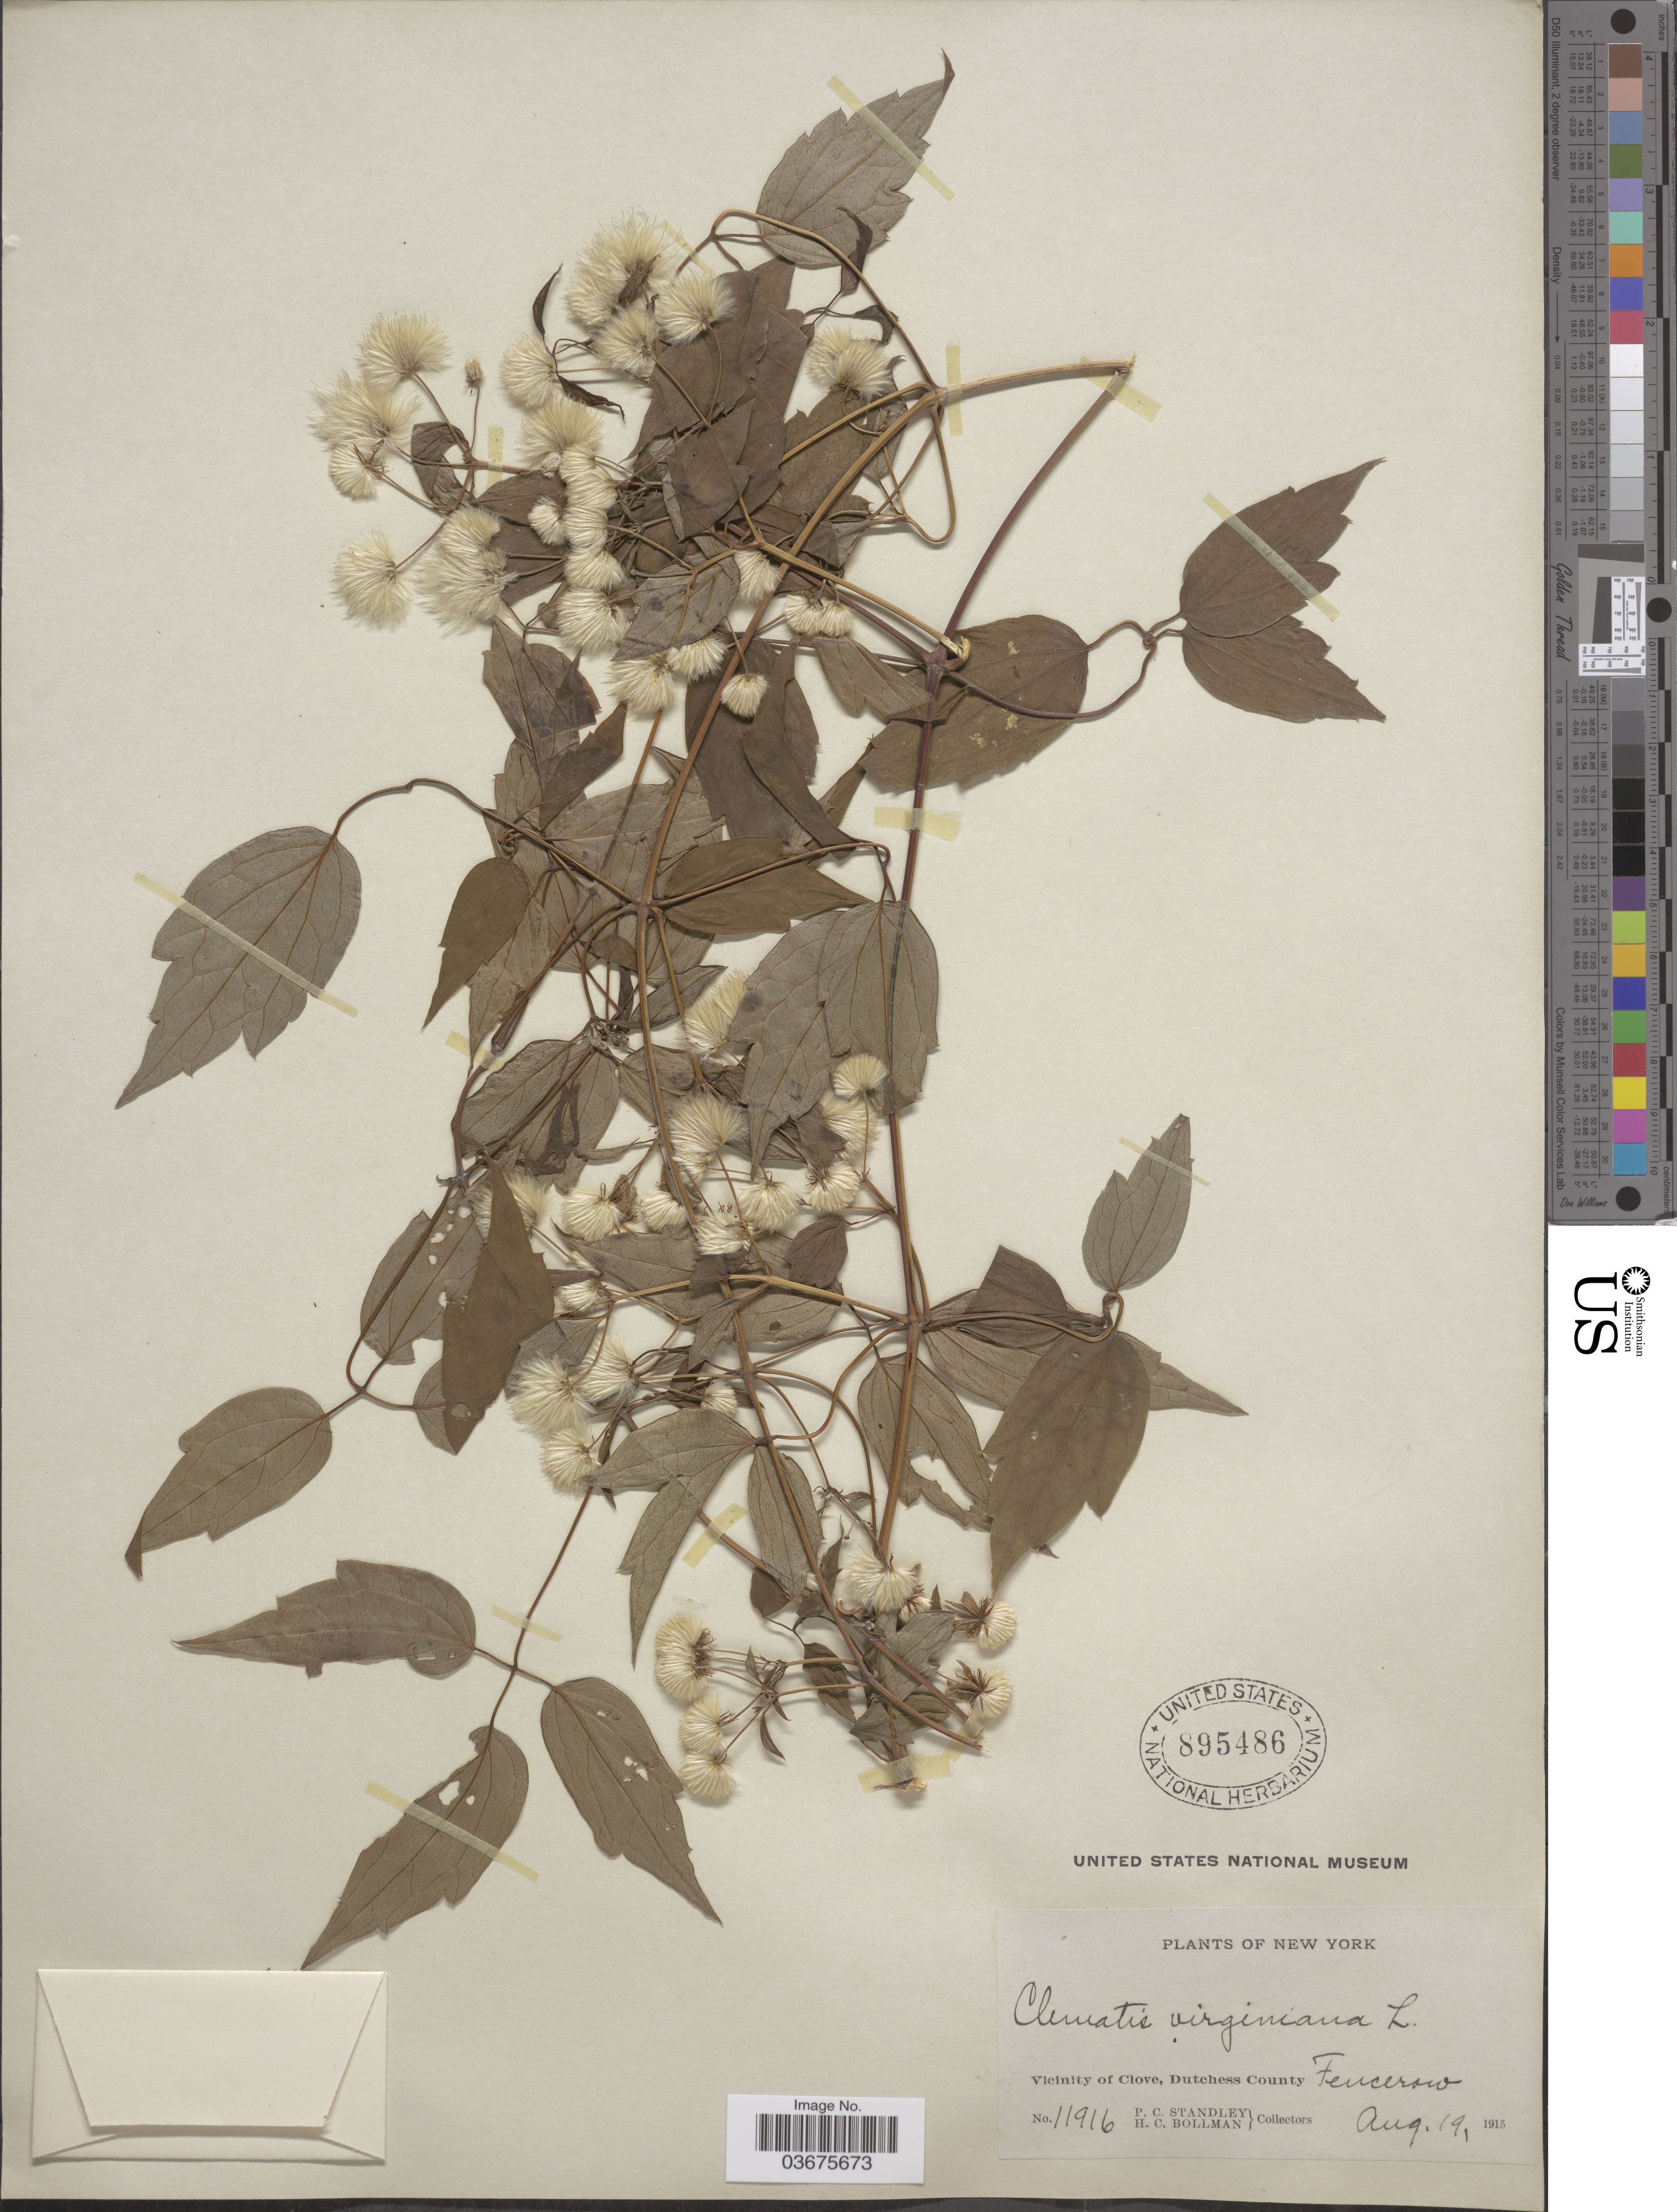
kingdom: Plantae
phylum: Tracheophyta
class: Magnoliopsida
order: Ranunculales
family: Ranunculaceae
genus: Clematis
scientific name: Clematis virginiana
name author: L.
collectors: P. C. Standley & H. C. Bollman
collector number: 11916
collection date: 1915-08-19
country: United States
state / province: New York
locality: Vicinity of Clove, Dutchess County. Fencerow.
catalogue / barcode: US 895486